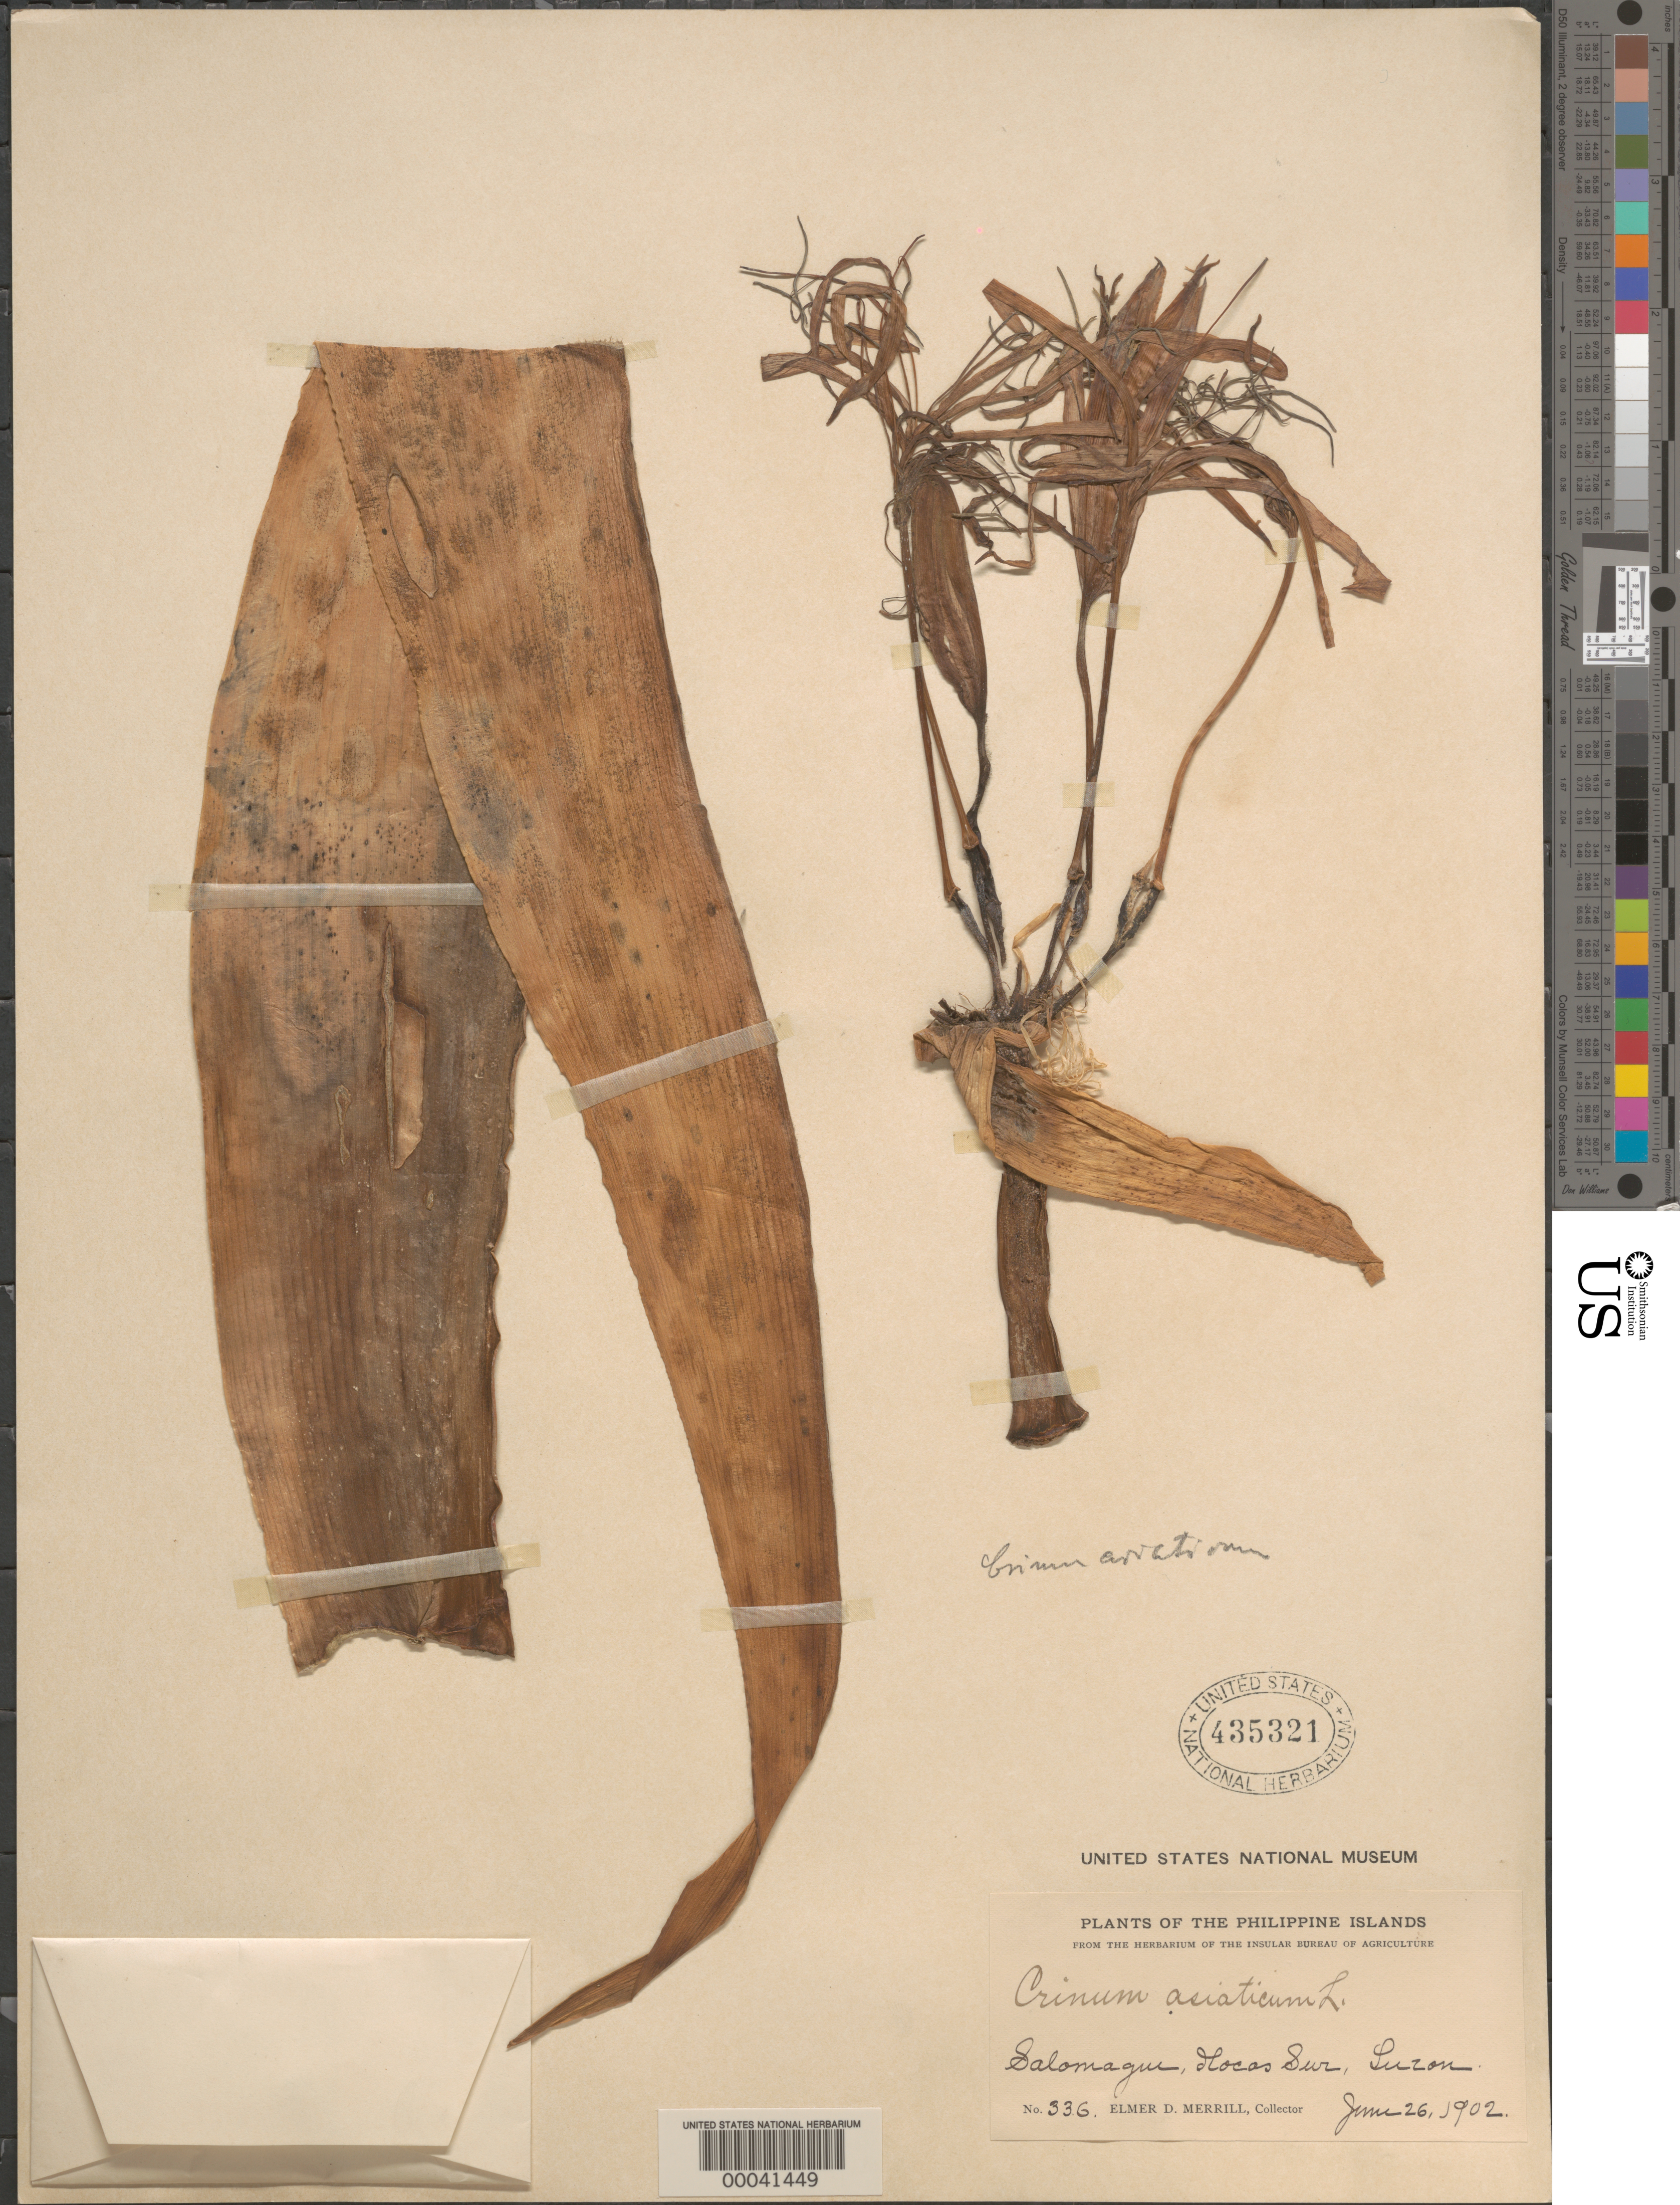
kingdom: Plantae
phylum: Tracheophyta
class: Liliopsida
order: Asparagales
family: Amaryllidaceae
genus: Crinum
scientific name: Crinum asiaticum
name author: L.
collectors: E. D. Merrill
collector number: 336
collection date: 1902-06-26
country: Philippines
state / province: Ilocos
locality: Philippine Islands. Salomague, Ilocos Sur, Luzon.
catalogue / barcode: US 435321